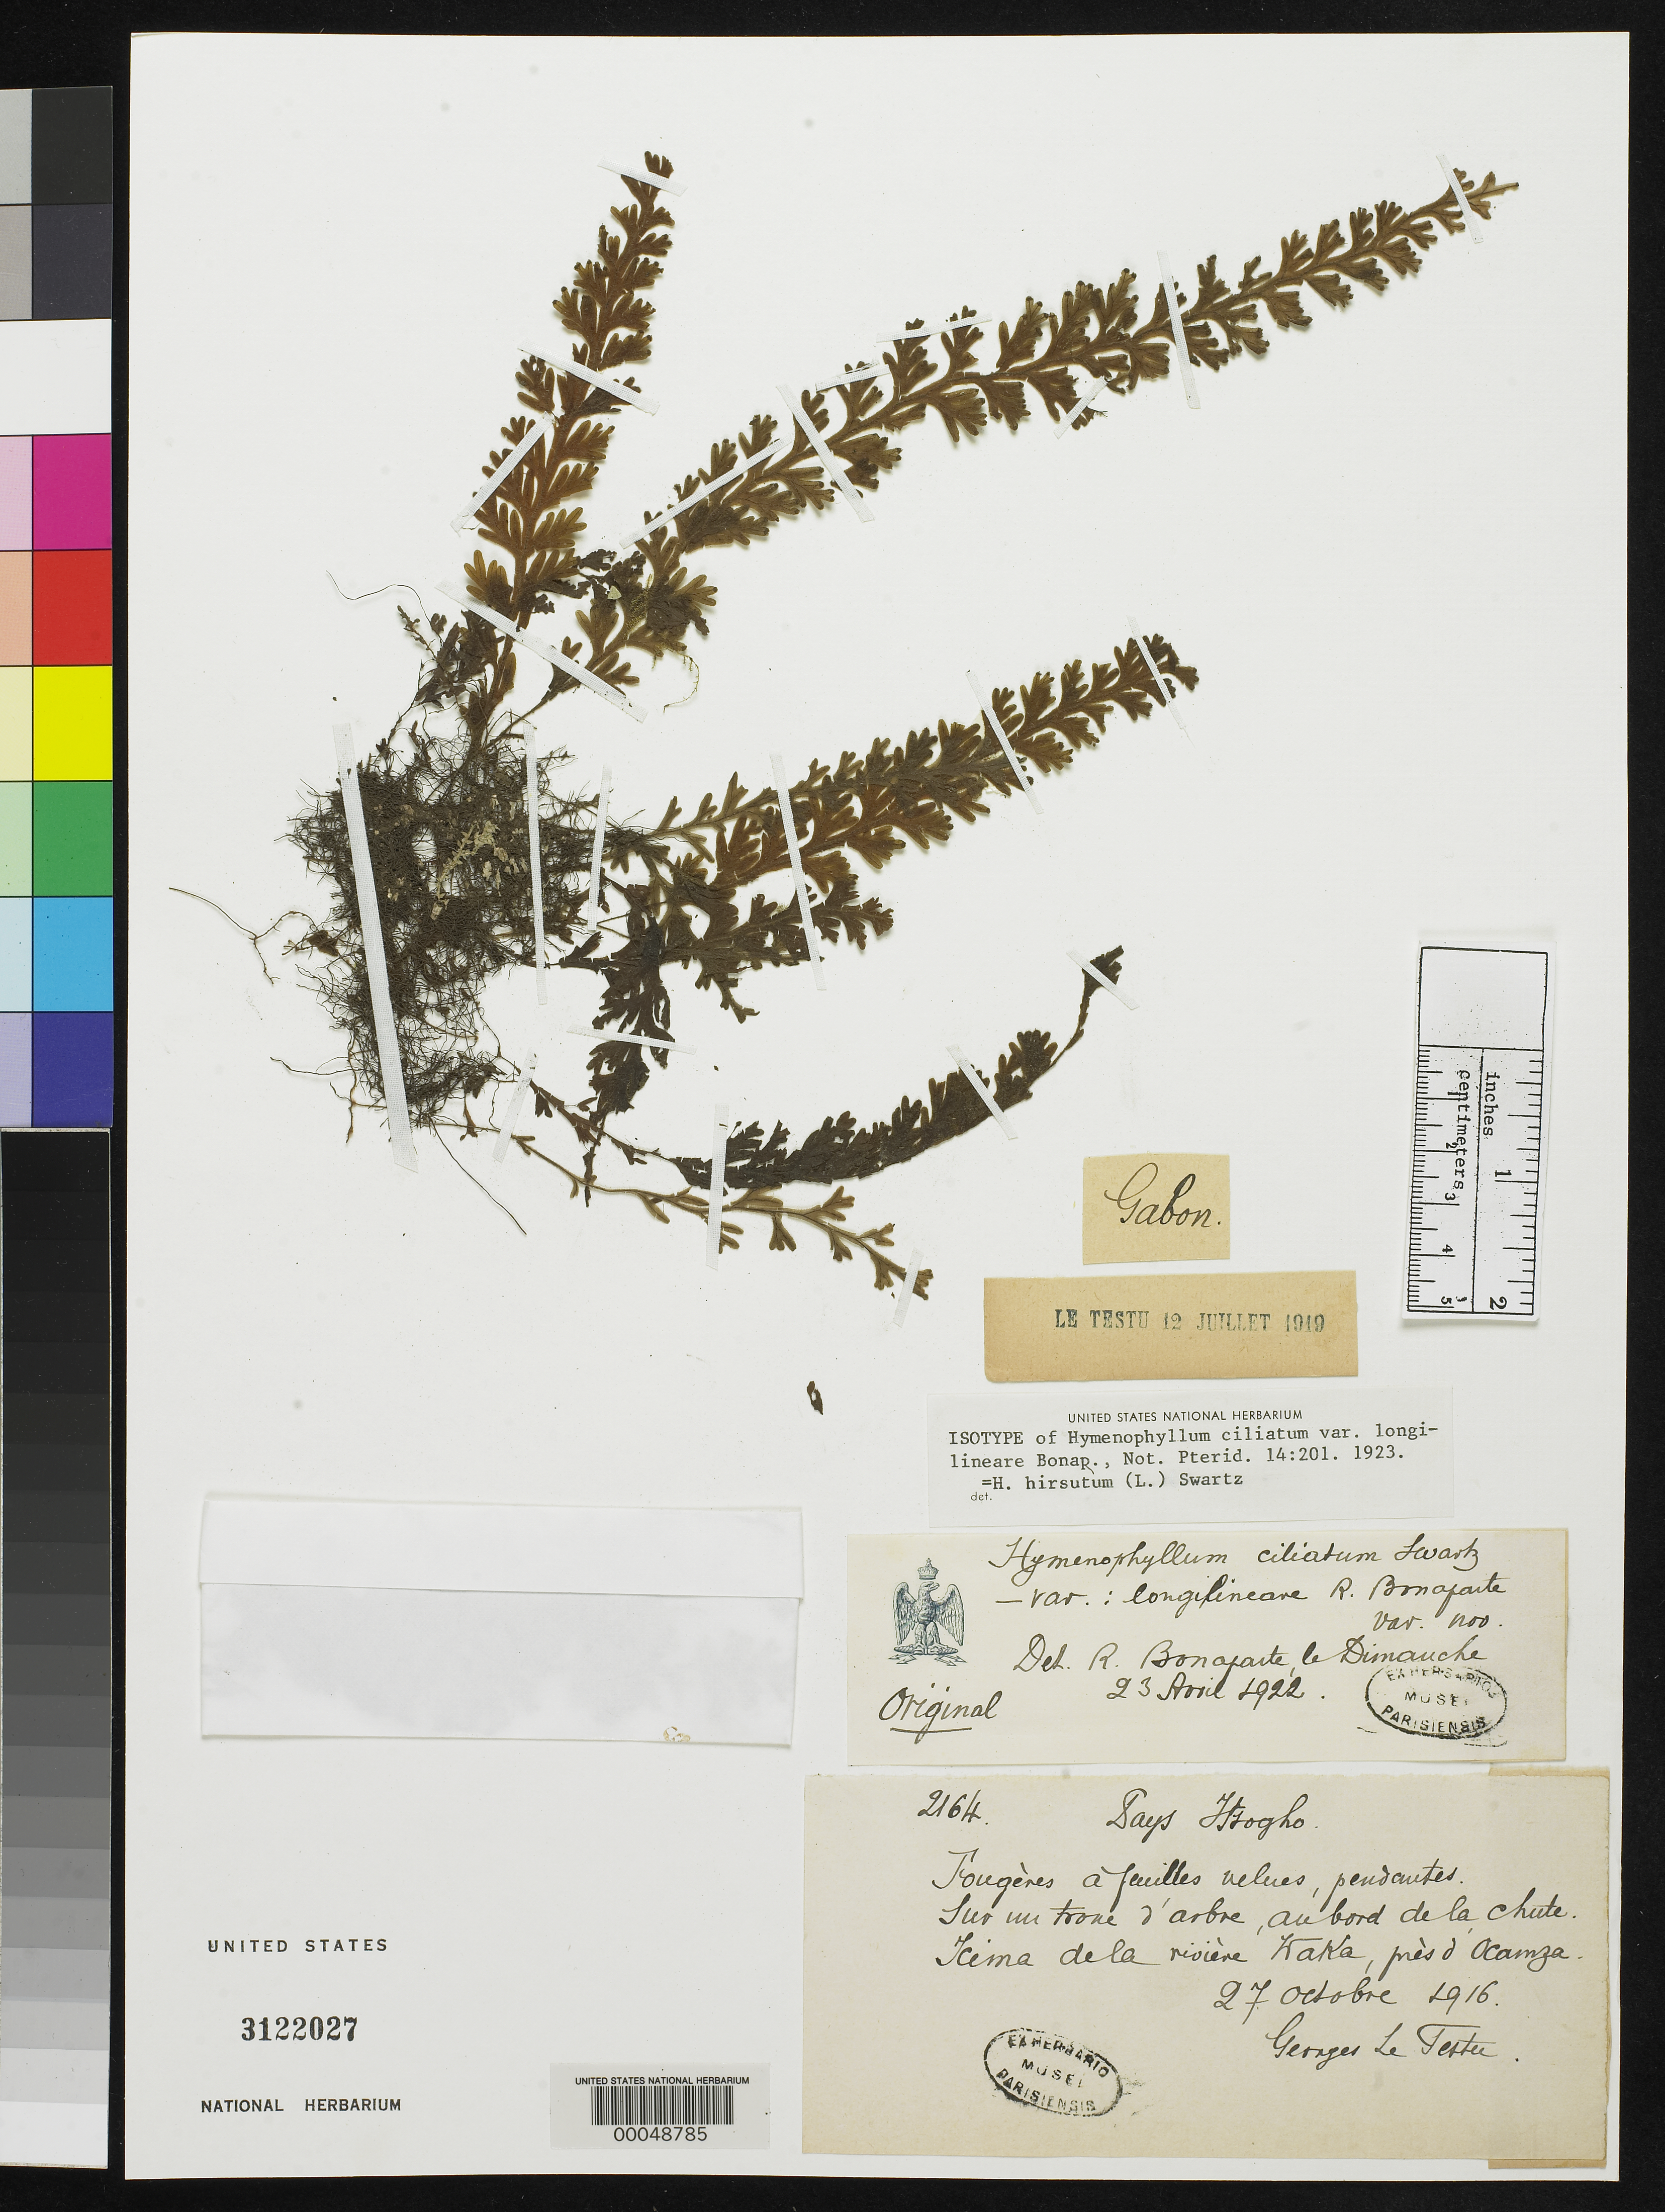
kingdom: Plantae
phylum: Tracheophyta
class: Polypodiopsida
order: Hymenophyllales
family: Hymenophyllaceae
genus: Hymenophyllum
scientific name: Hymenophyllum ciliatum var. longilineare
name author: Bonap.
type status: Isotype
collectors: G. Le Testu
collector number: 2164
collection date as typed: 27 Oct 1916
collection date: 1916-10-27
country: Gabon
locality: Pays Itsogho, au bord de la Chute Icima de la Riviere Waka, pres d'Ocamza.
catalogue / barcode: US 3122027